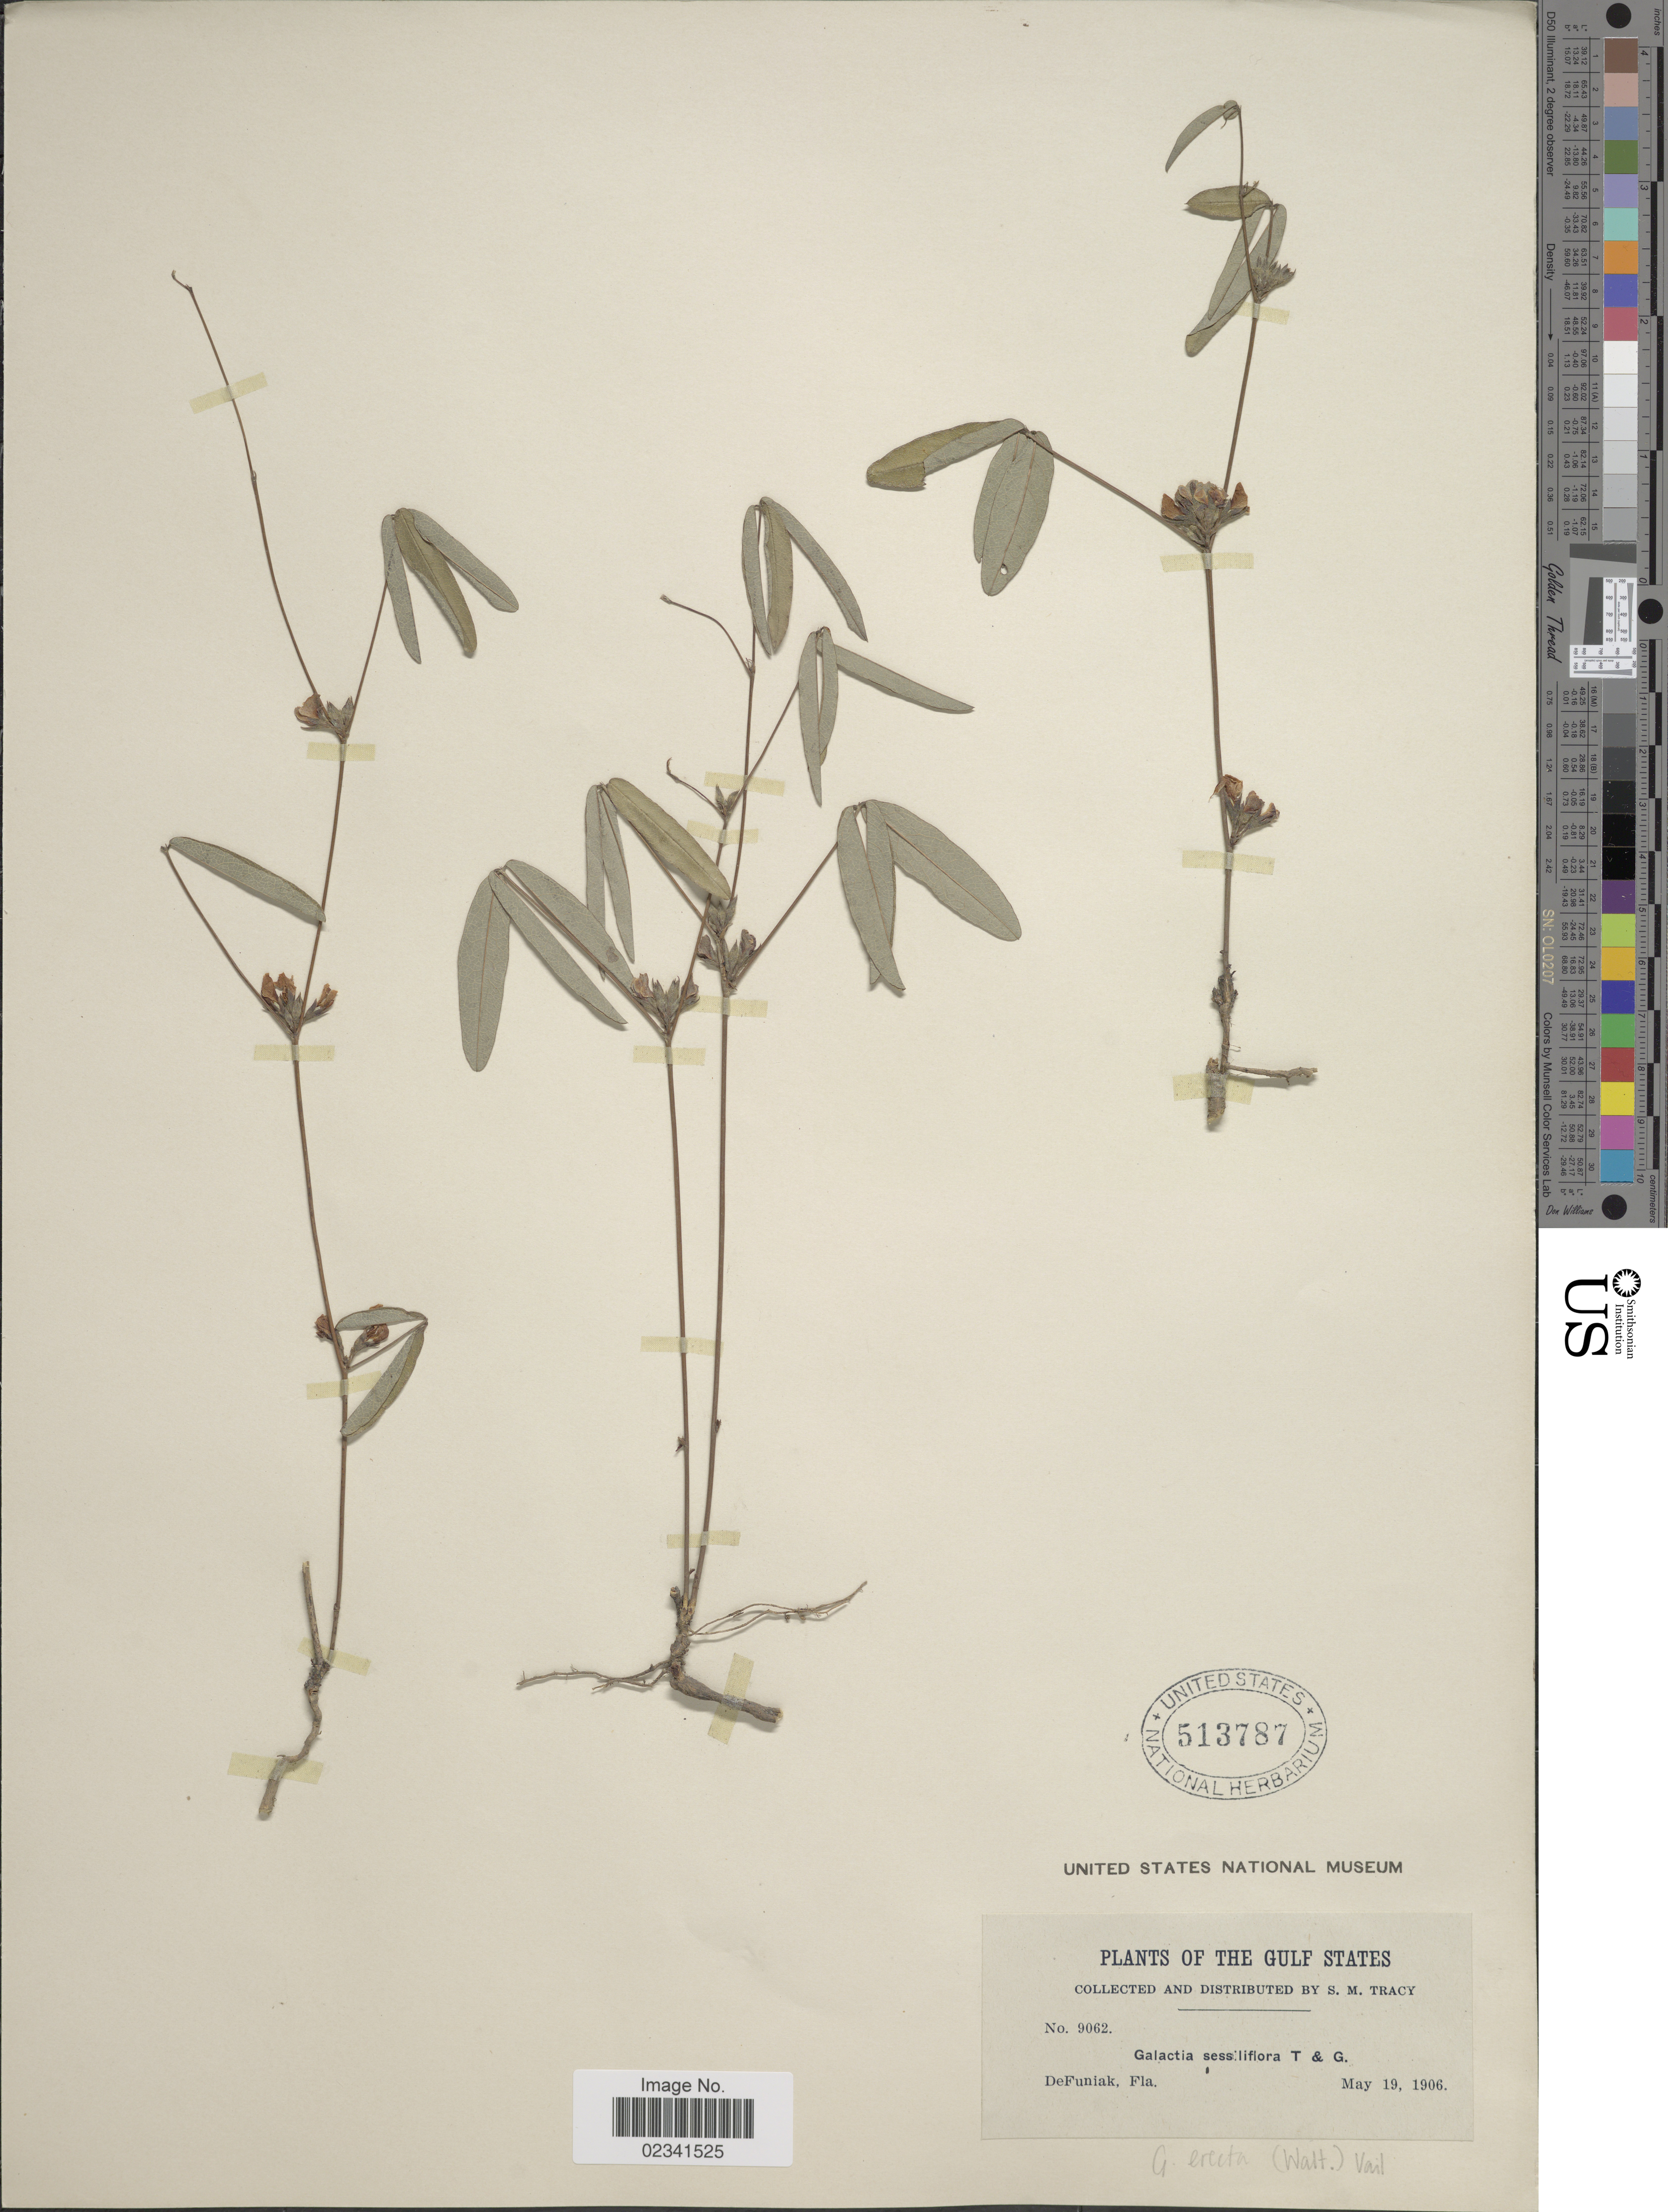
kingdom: Plantae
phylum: Tracheophyta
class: Magnoliopsida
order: Fabales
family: Fabaceae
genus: Galactia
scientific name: Galactia erecta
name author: (Walter) Vail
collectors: S. M. Tracy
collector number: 9062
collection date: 1906-05-19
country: United States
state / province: Florida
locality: The Gulf States, DeFuniak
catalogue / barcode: US 513787